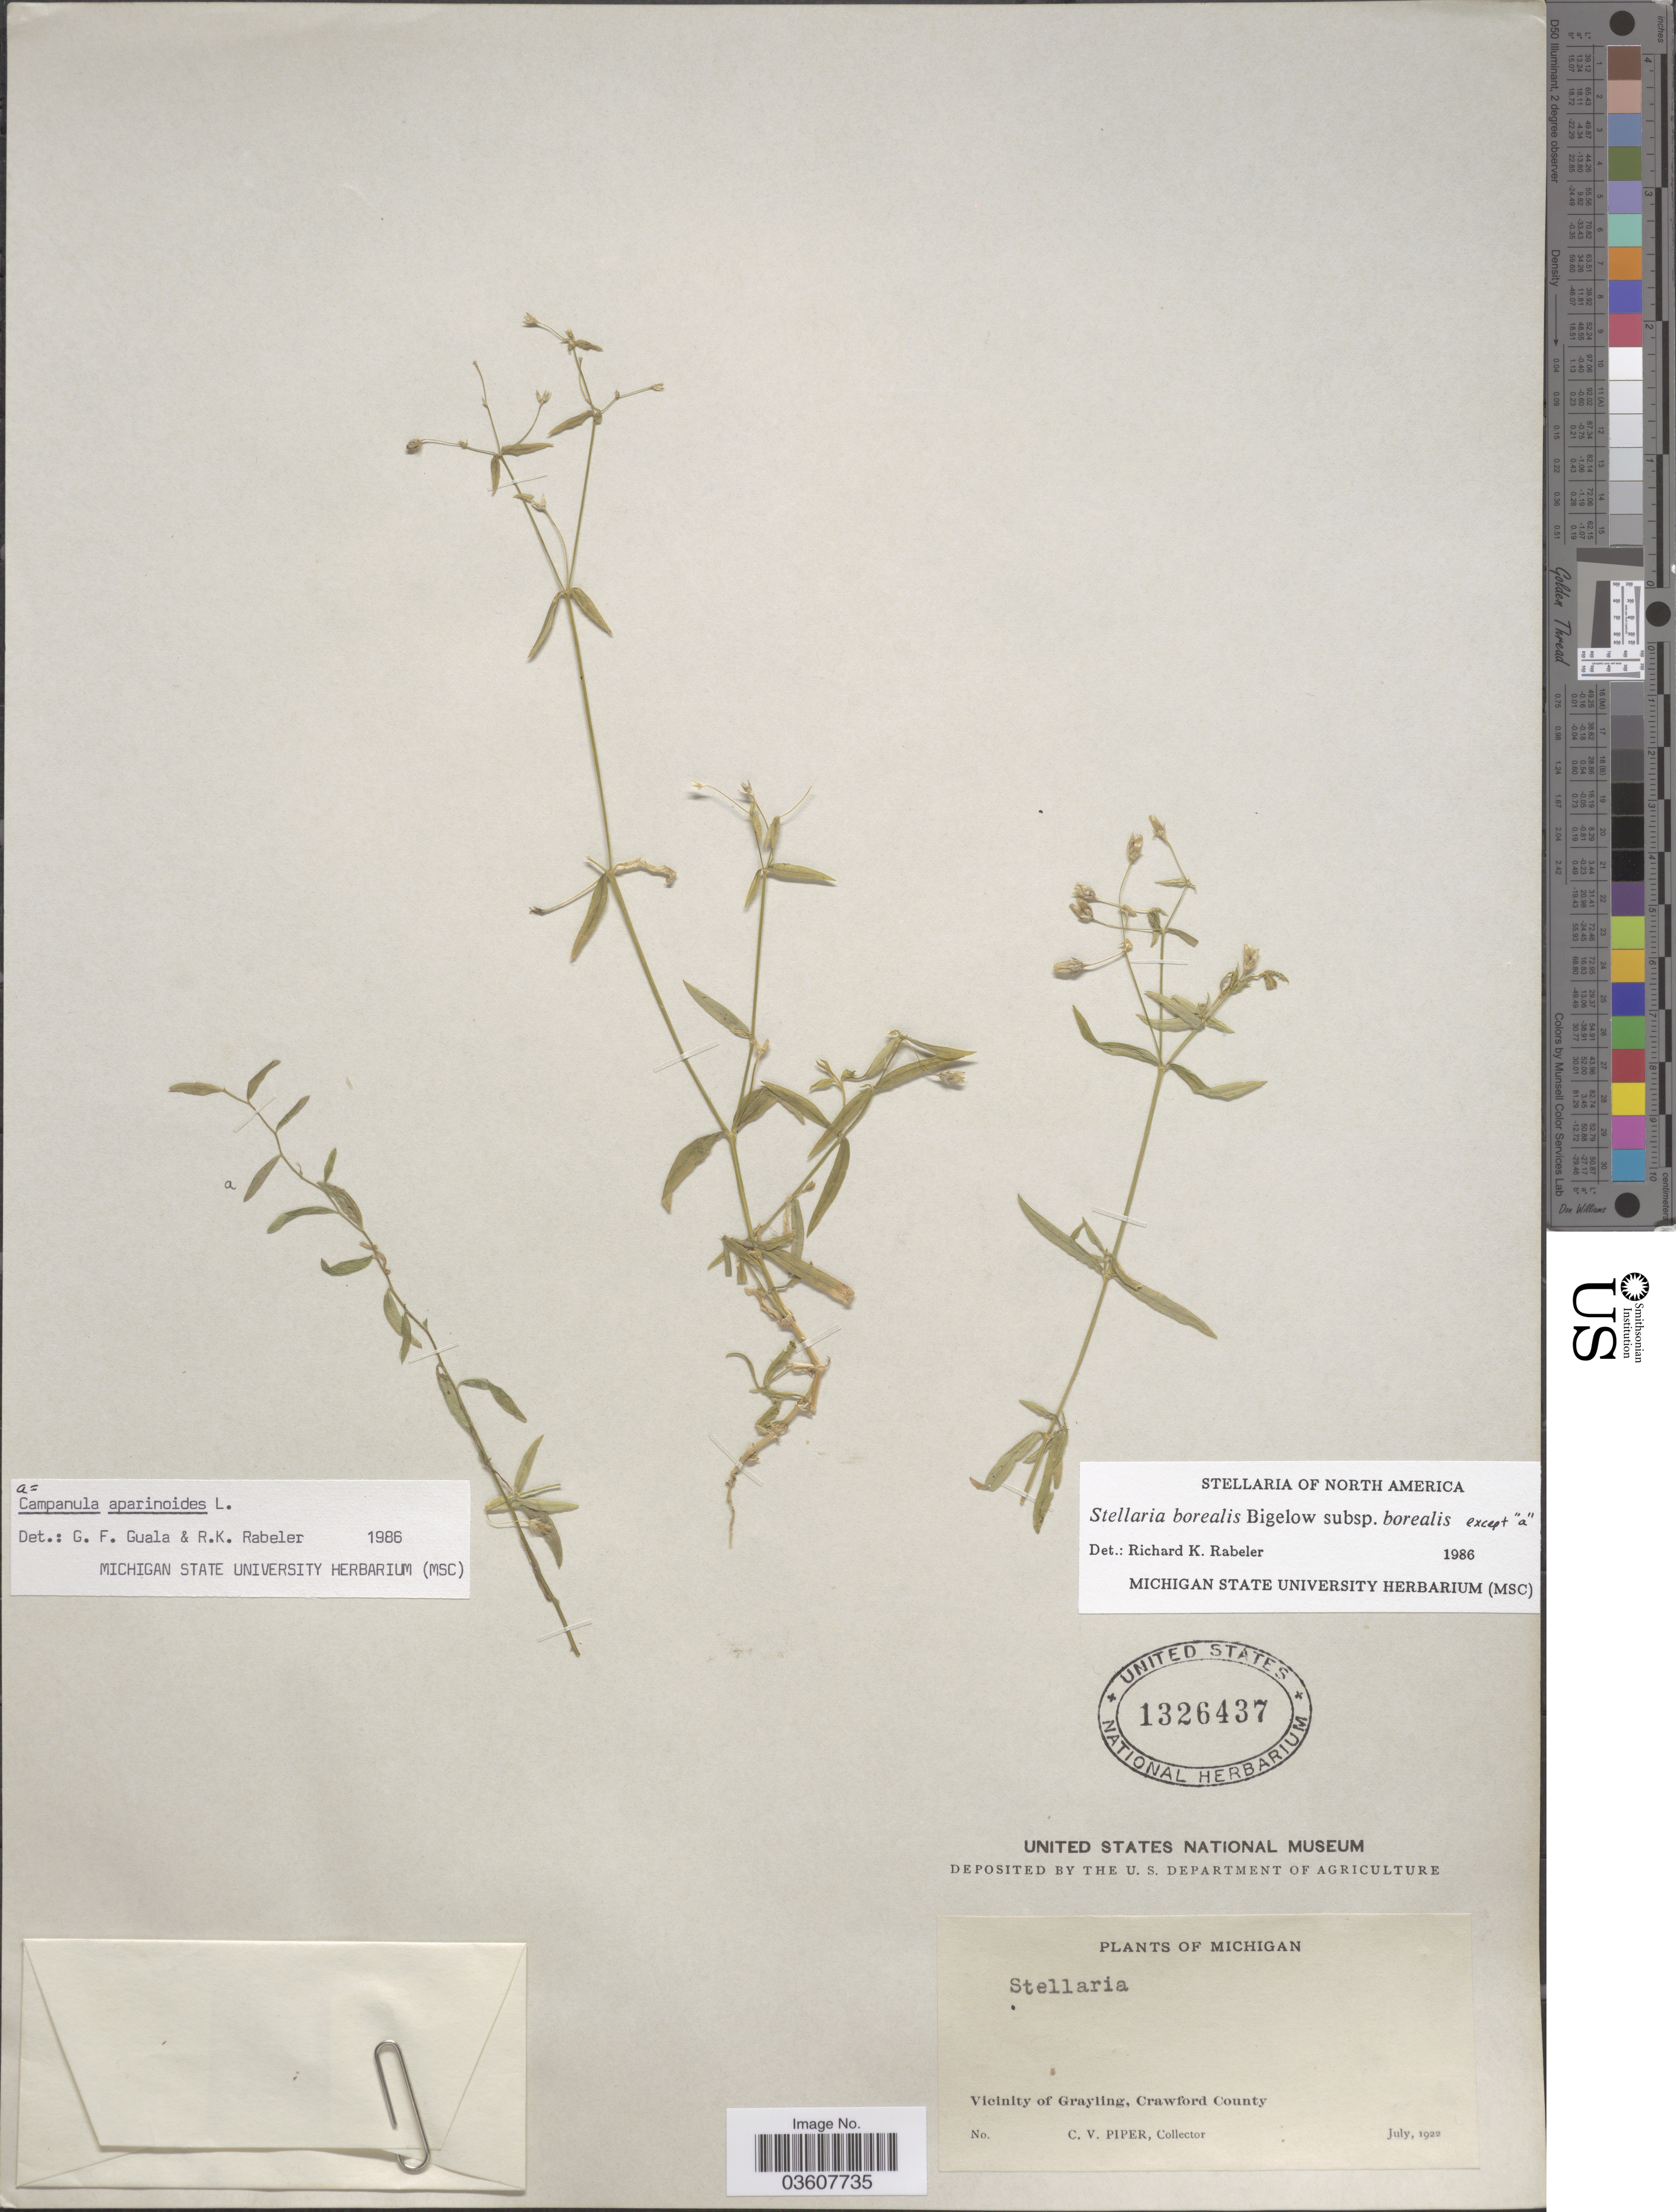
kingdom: Plantae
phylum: Tracheophyta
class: Magnoliopsida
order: Caryophyllales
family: Caryophyllaceae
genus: Stellaria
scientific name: Stellaria borealis subsp. borealis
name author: Bigelow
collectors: C. V. Piper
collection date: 1922-07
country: United States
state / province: Michigan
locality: Vicinity of Grayling, Crawford County.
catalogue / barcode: US 1326437